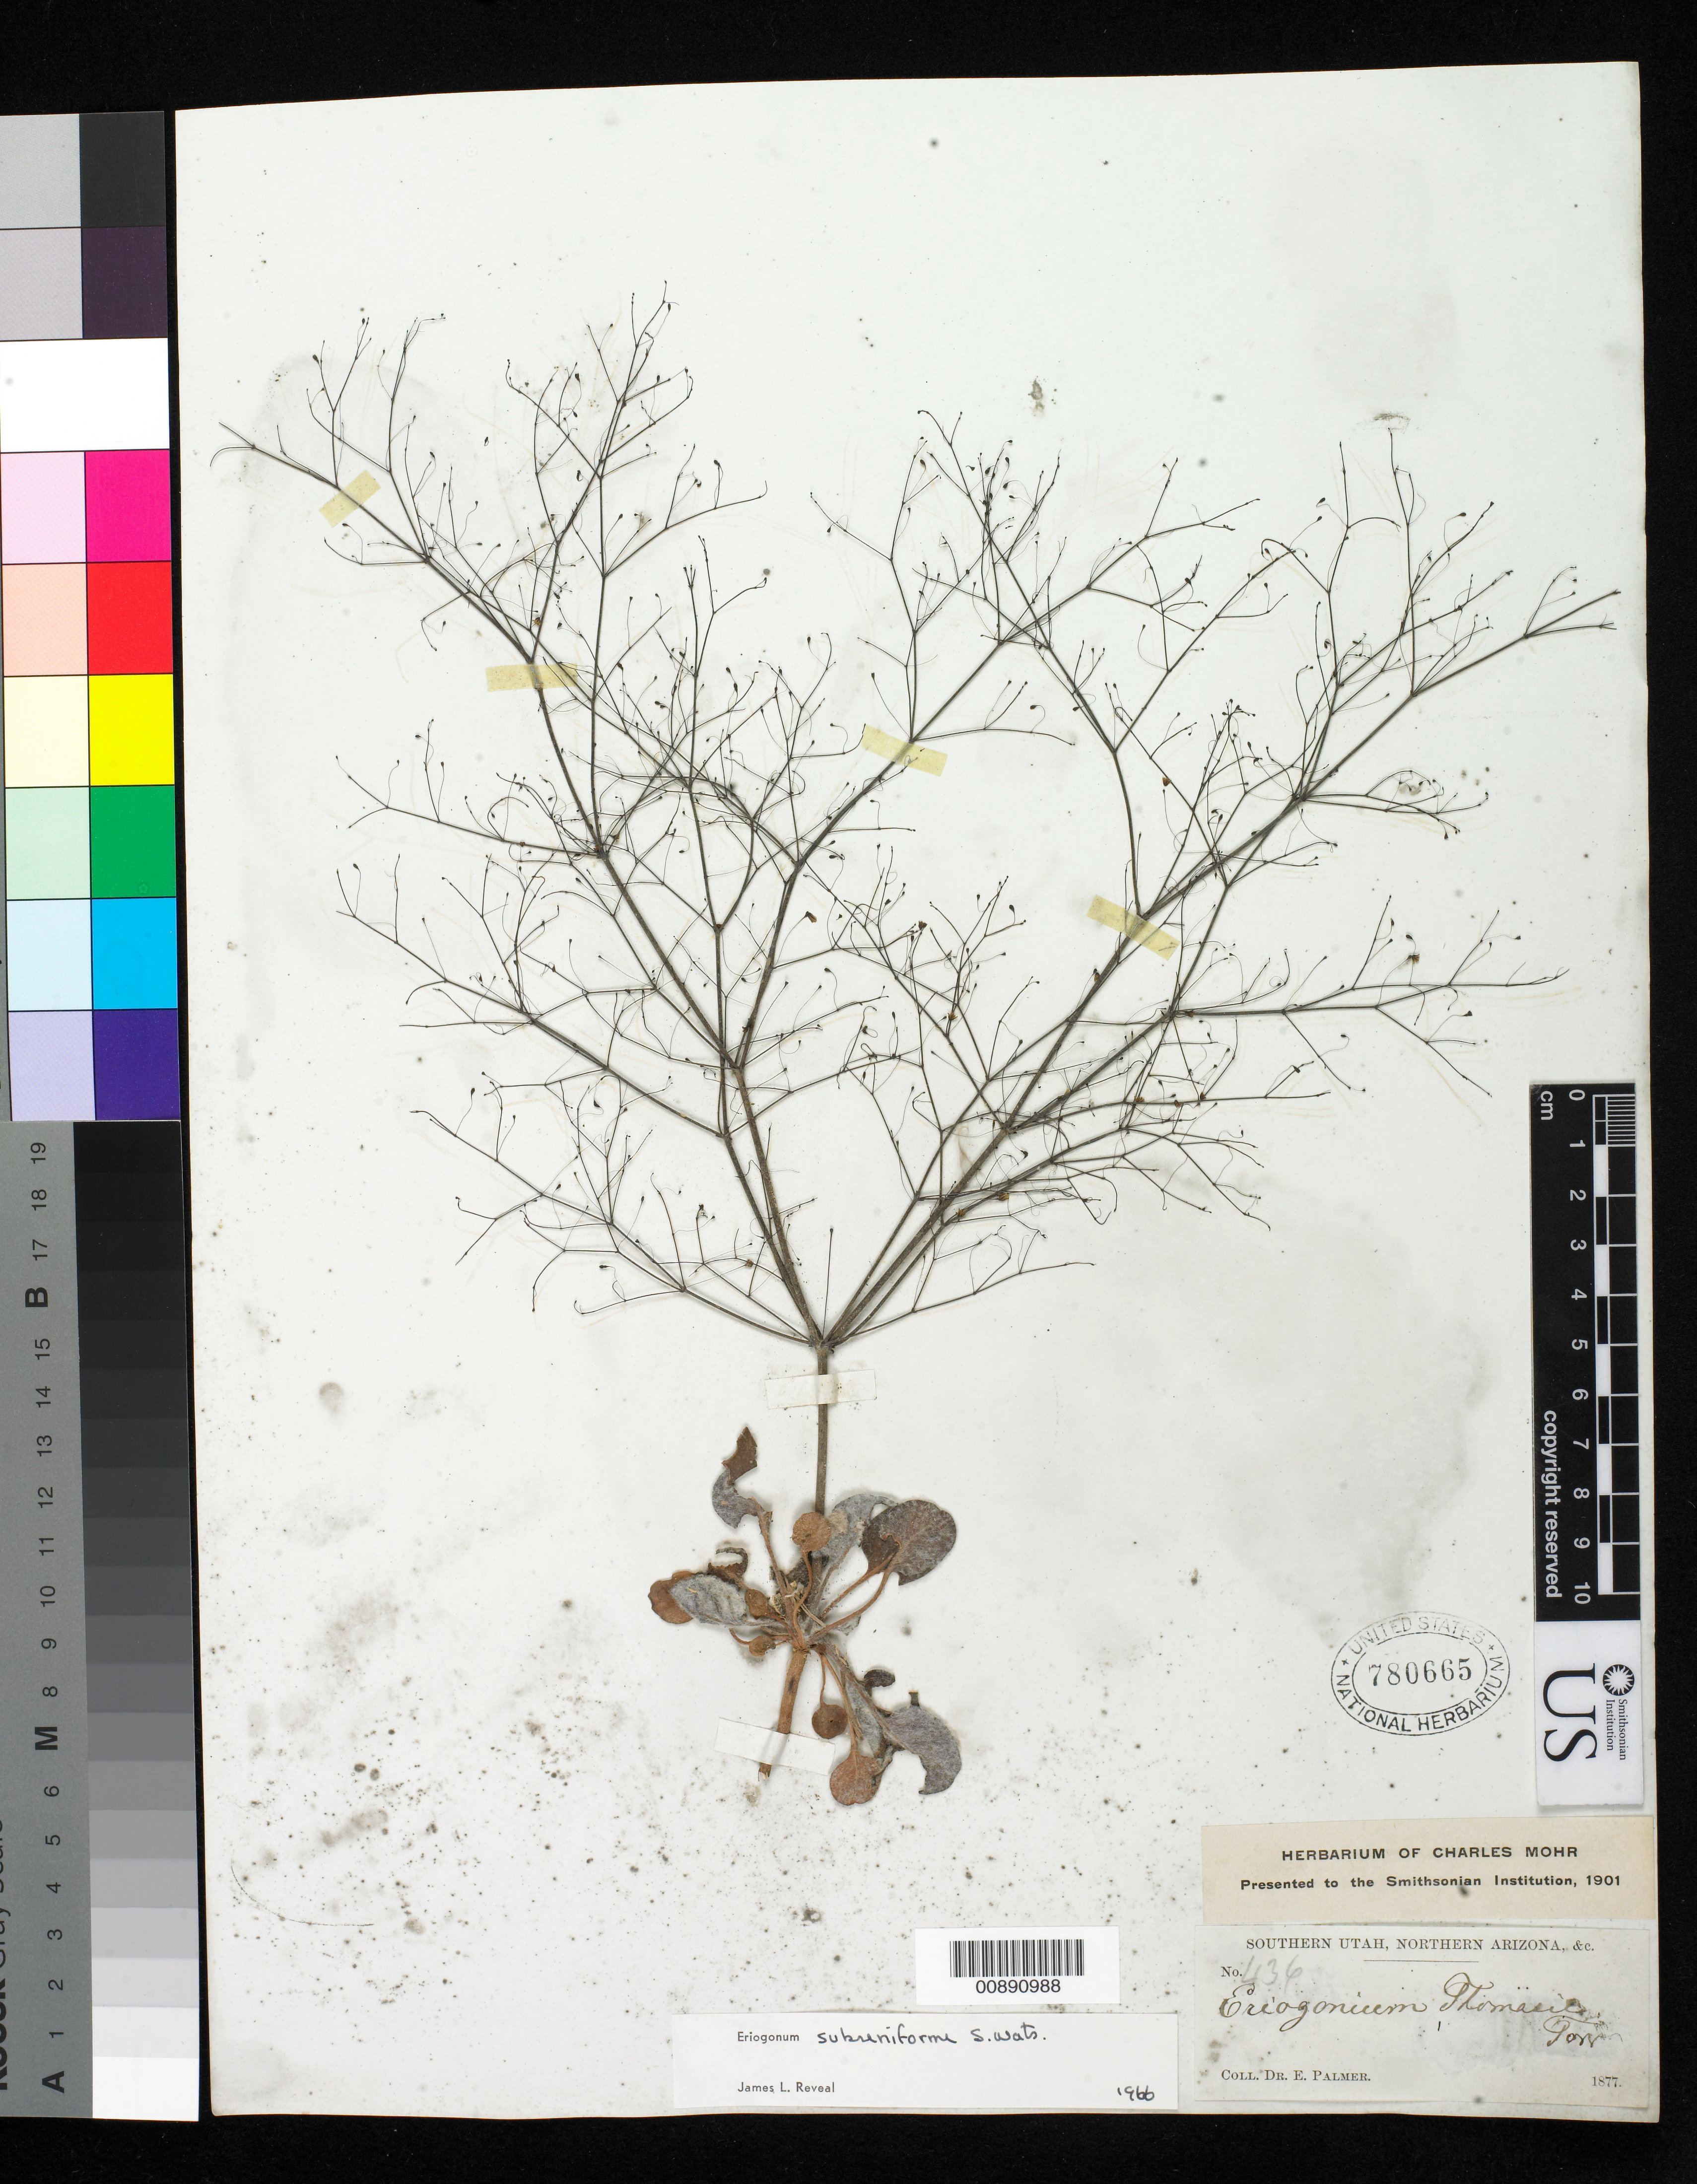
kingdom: Plantae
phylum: Tracheophyta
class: Magnoliopsida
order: Caryophyllales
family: Polygonaceae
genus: Eriogonum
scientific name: Eriogonum subreniforme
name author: S. Watson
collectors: E. Palmer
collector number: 436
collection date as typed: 1877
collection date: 1877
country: United States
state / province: Arizona / Utah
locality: Southern Utah, Northern Arizona, & c.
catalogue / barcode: US 780665